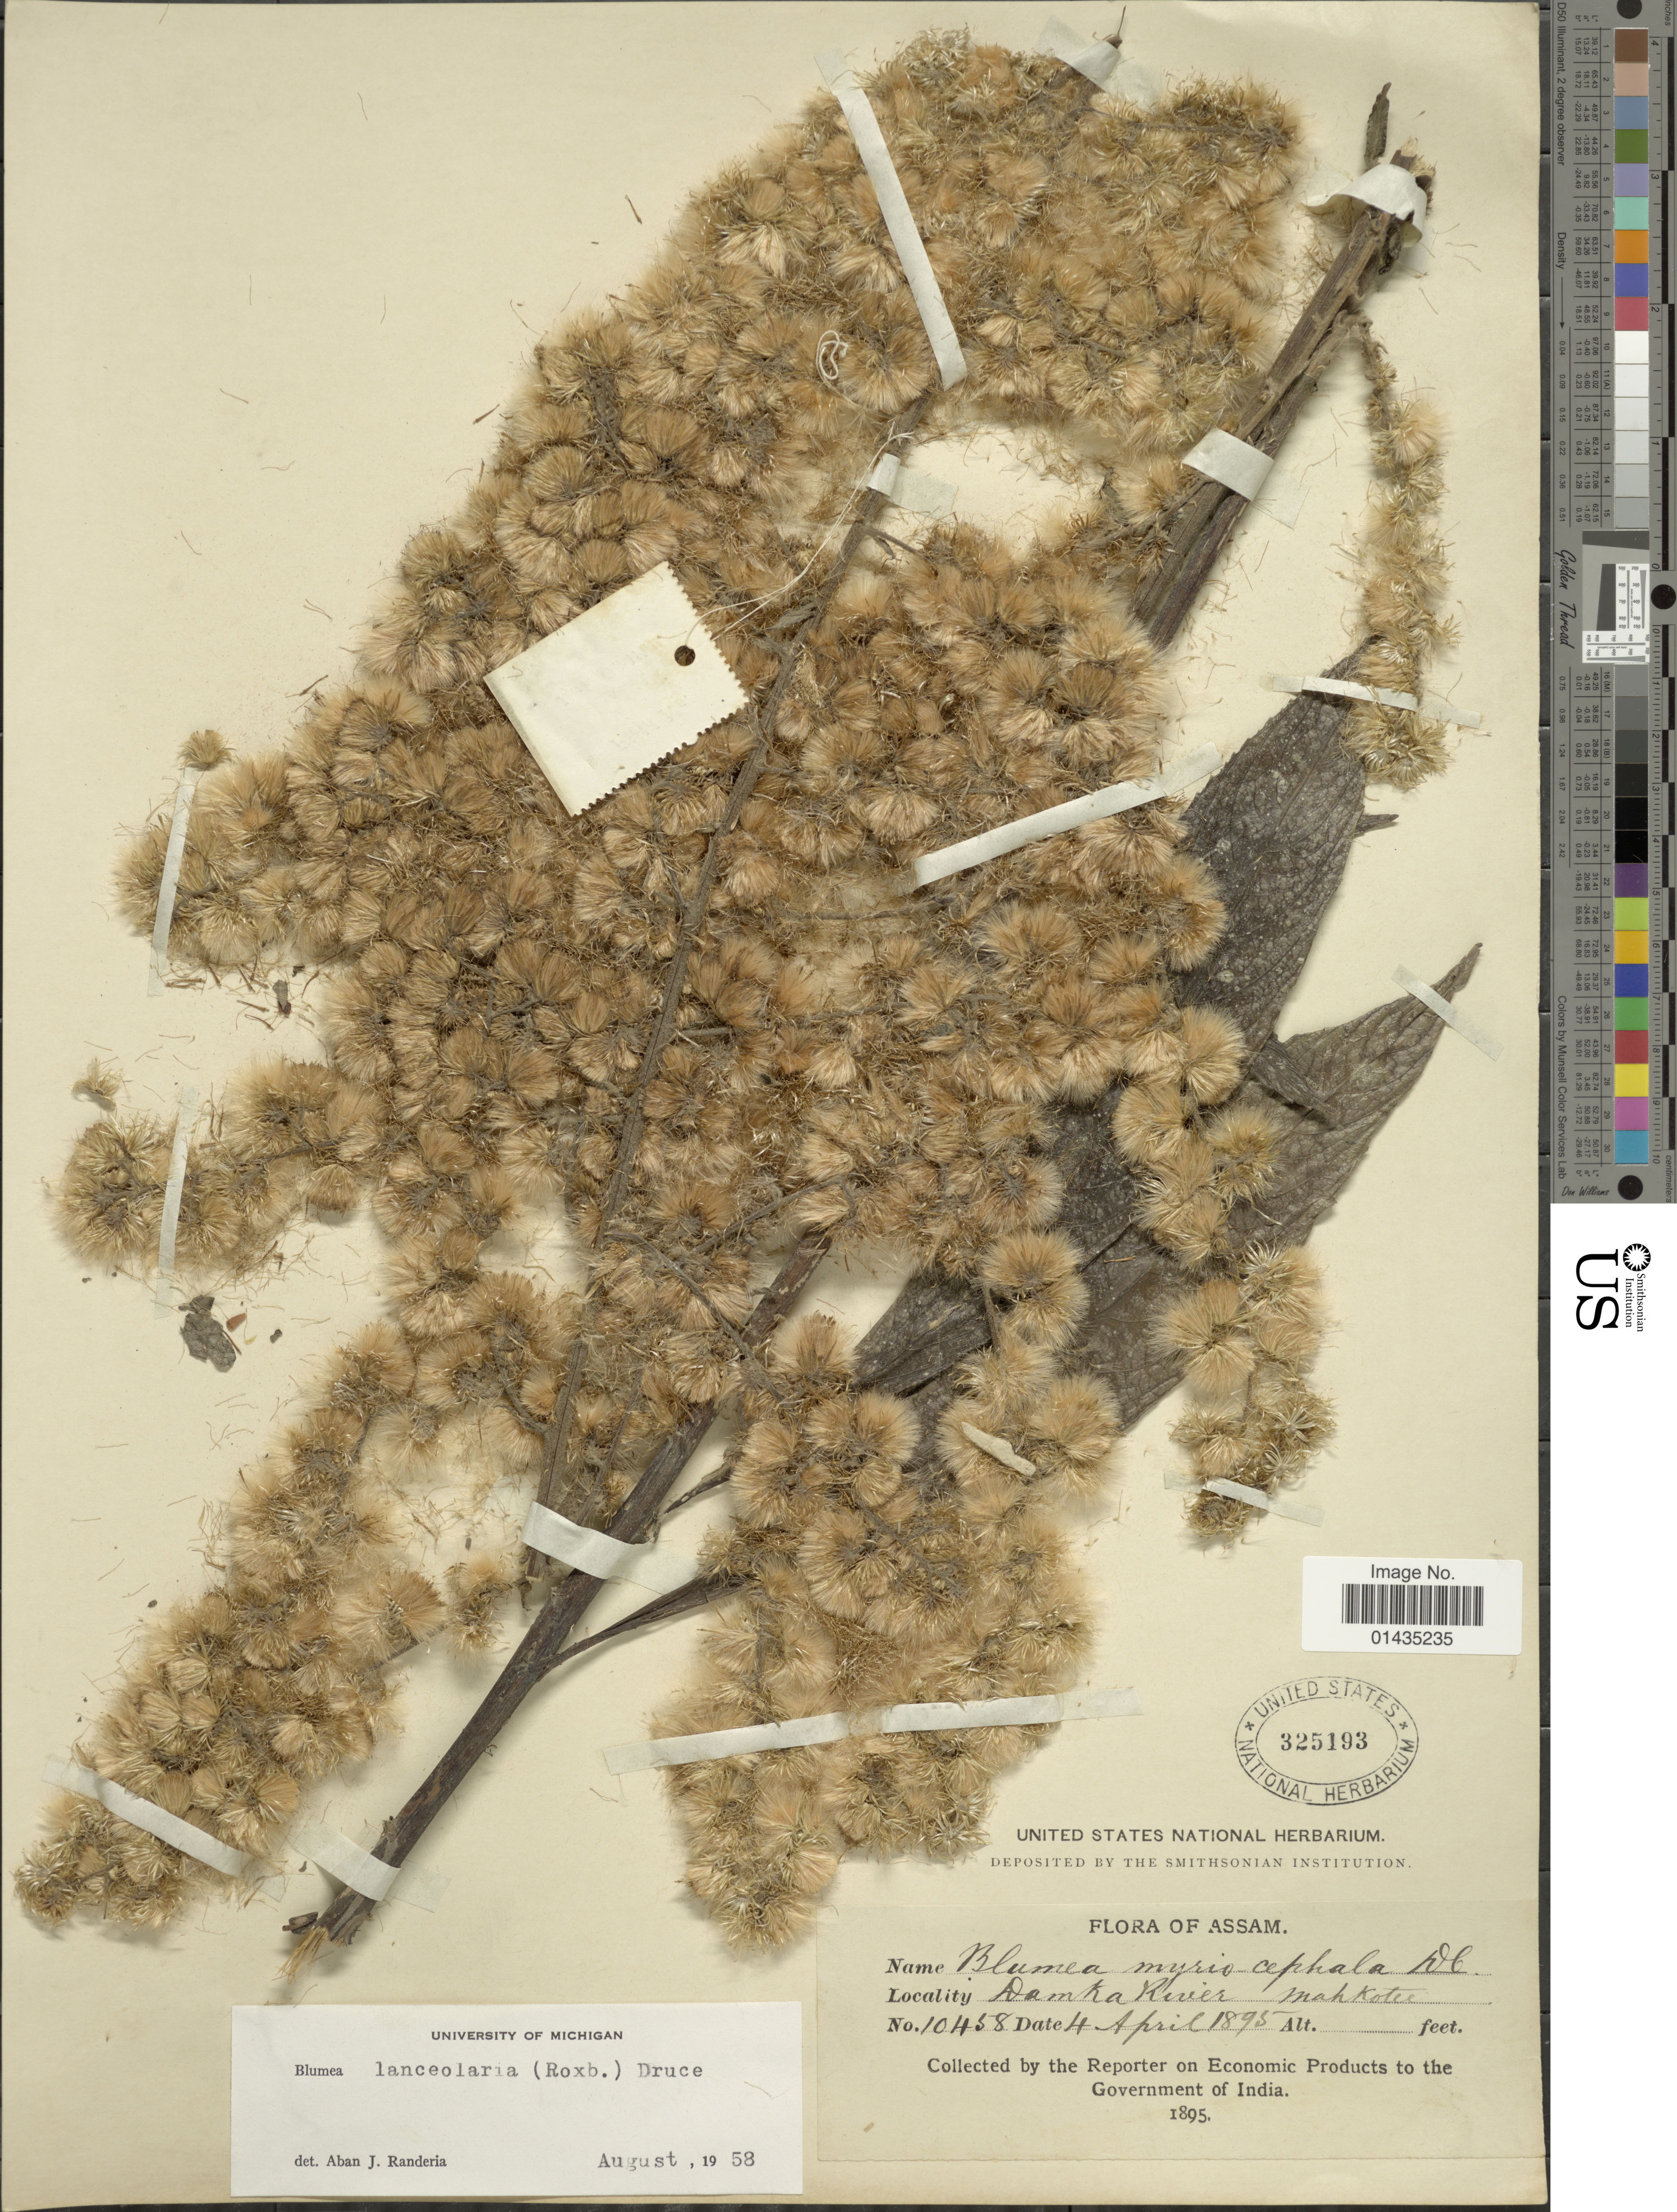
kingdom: Plantae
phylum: Tracheophyta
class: Magnoliopsida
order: Asterales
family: Asteraceae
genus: Blumea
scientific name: Blumea lanceolaria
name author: (Roxb.) Druce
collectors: U.S. National Herbarium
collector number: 10458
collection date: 1894-04-04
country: India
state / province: Assam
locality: Damka River, Mahkotee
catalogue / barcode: US 325193